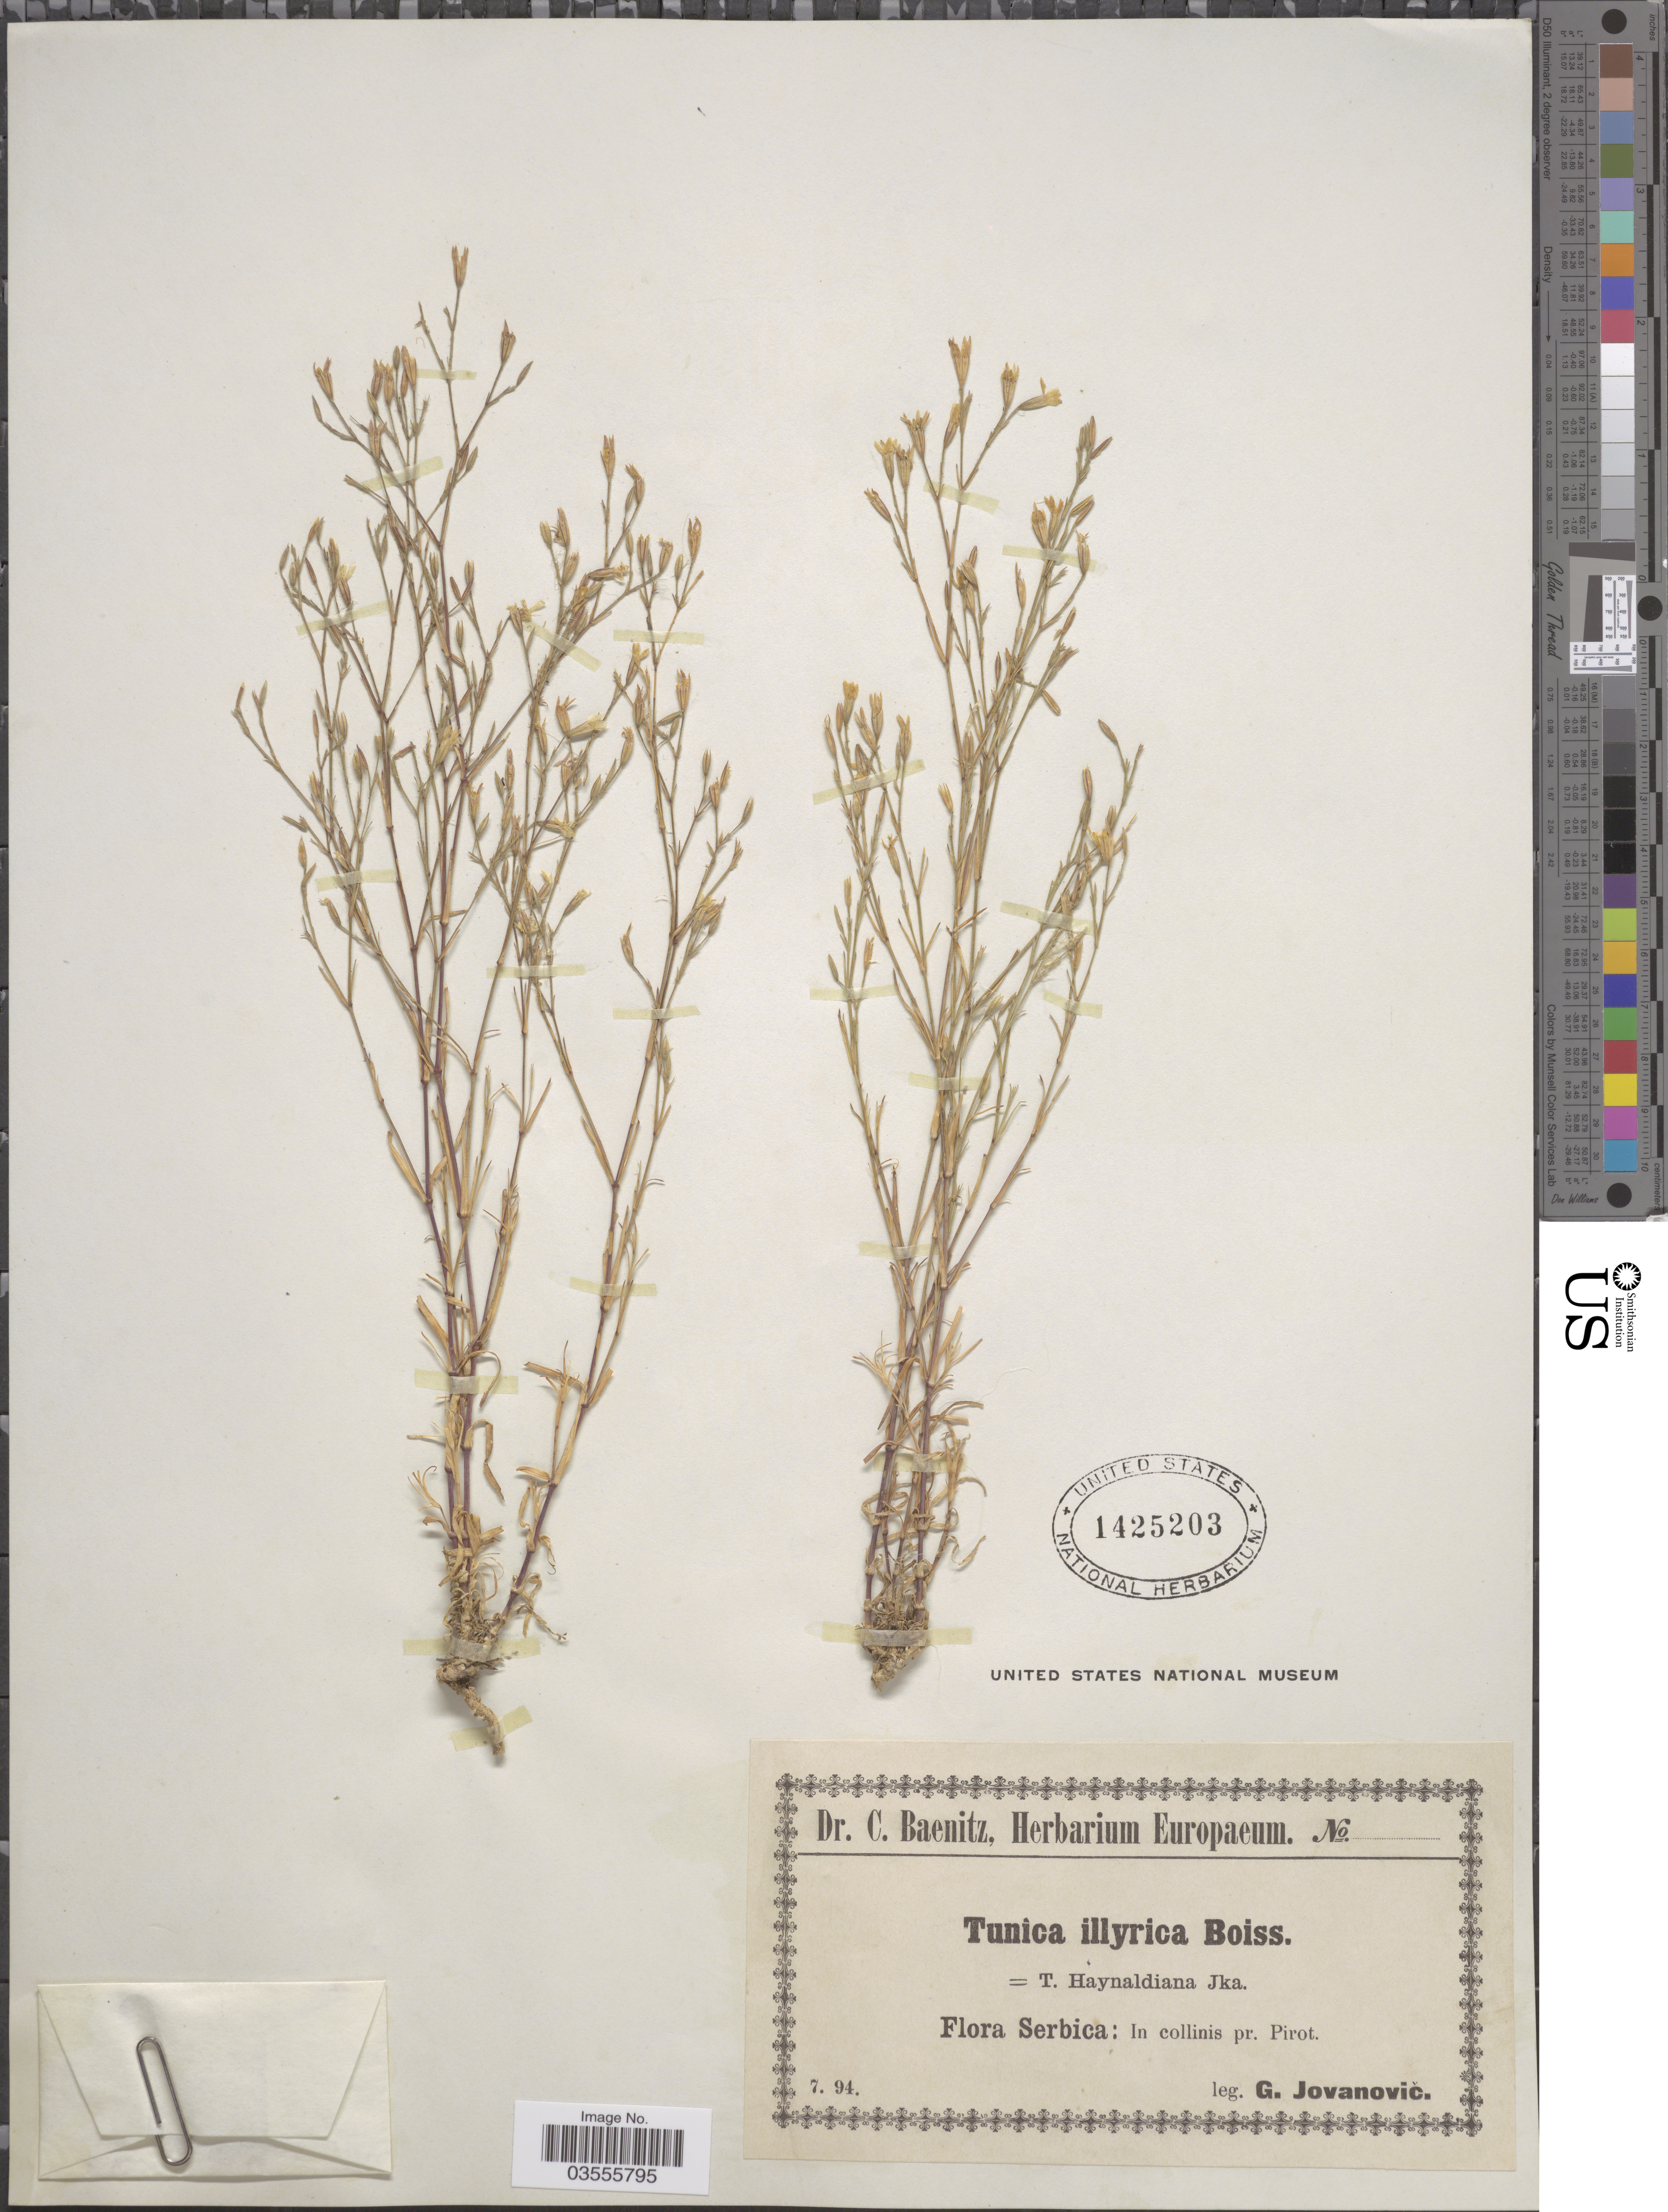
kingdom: Plantae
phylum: Tracheophyta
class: Magnoliopsida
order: Caryophyllales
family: Caryophyllaceae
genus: Dianthus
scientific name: Dianthus illyricus subsp. haynaldianus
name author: (Nyman) Fassou et al.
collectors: G. Jovanovic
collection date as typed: Transcribed d/m/y: /7/94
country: Serbia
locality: Serbica: In collinis pr. Pirot.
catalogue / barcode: US 1425203